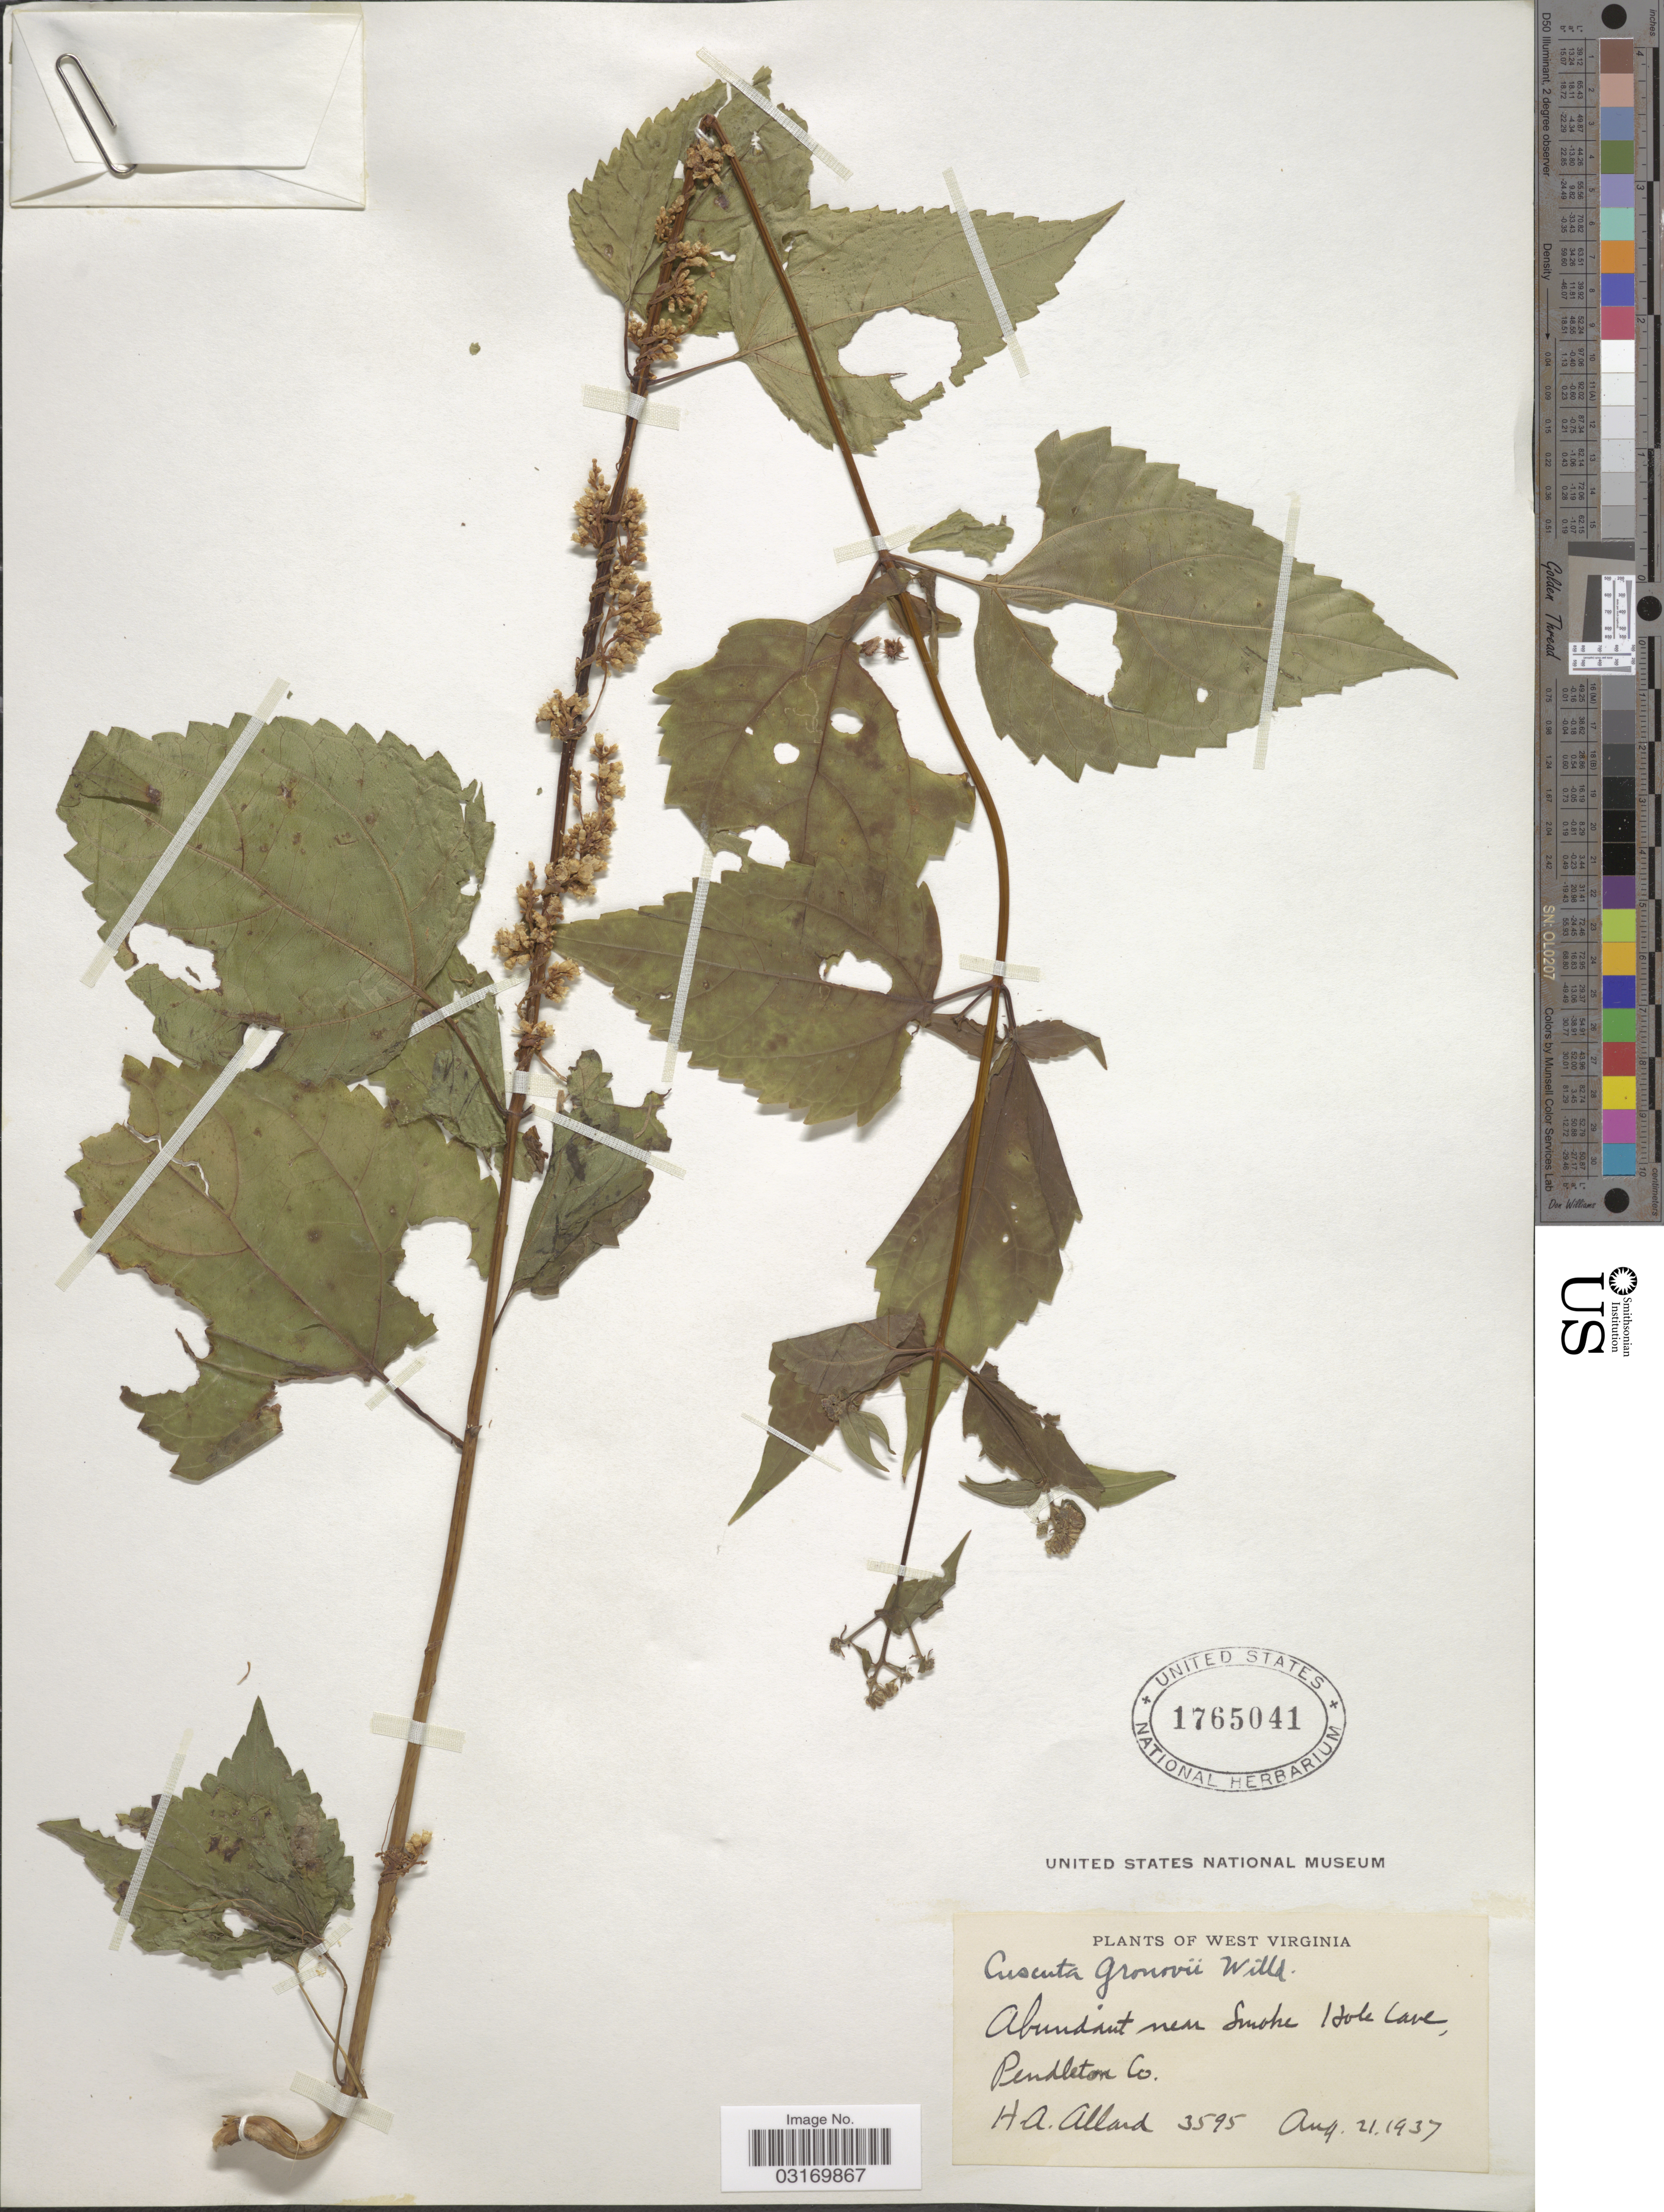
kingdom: Plantae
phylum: Tracheophyta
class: Magnoliopsida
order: Solanales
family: Convolvulaceae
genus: Cuscuta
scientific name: Cuscuta gronovii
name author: Willd. ex Schult.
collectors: H. A. Allard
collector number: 3595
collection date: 1937-08-21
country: United States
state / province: West Virginia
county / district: Pendleton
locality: Abundant near Smoke Hole Cave.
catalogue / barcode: US 1765041